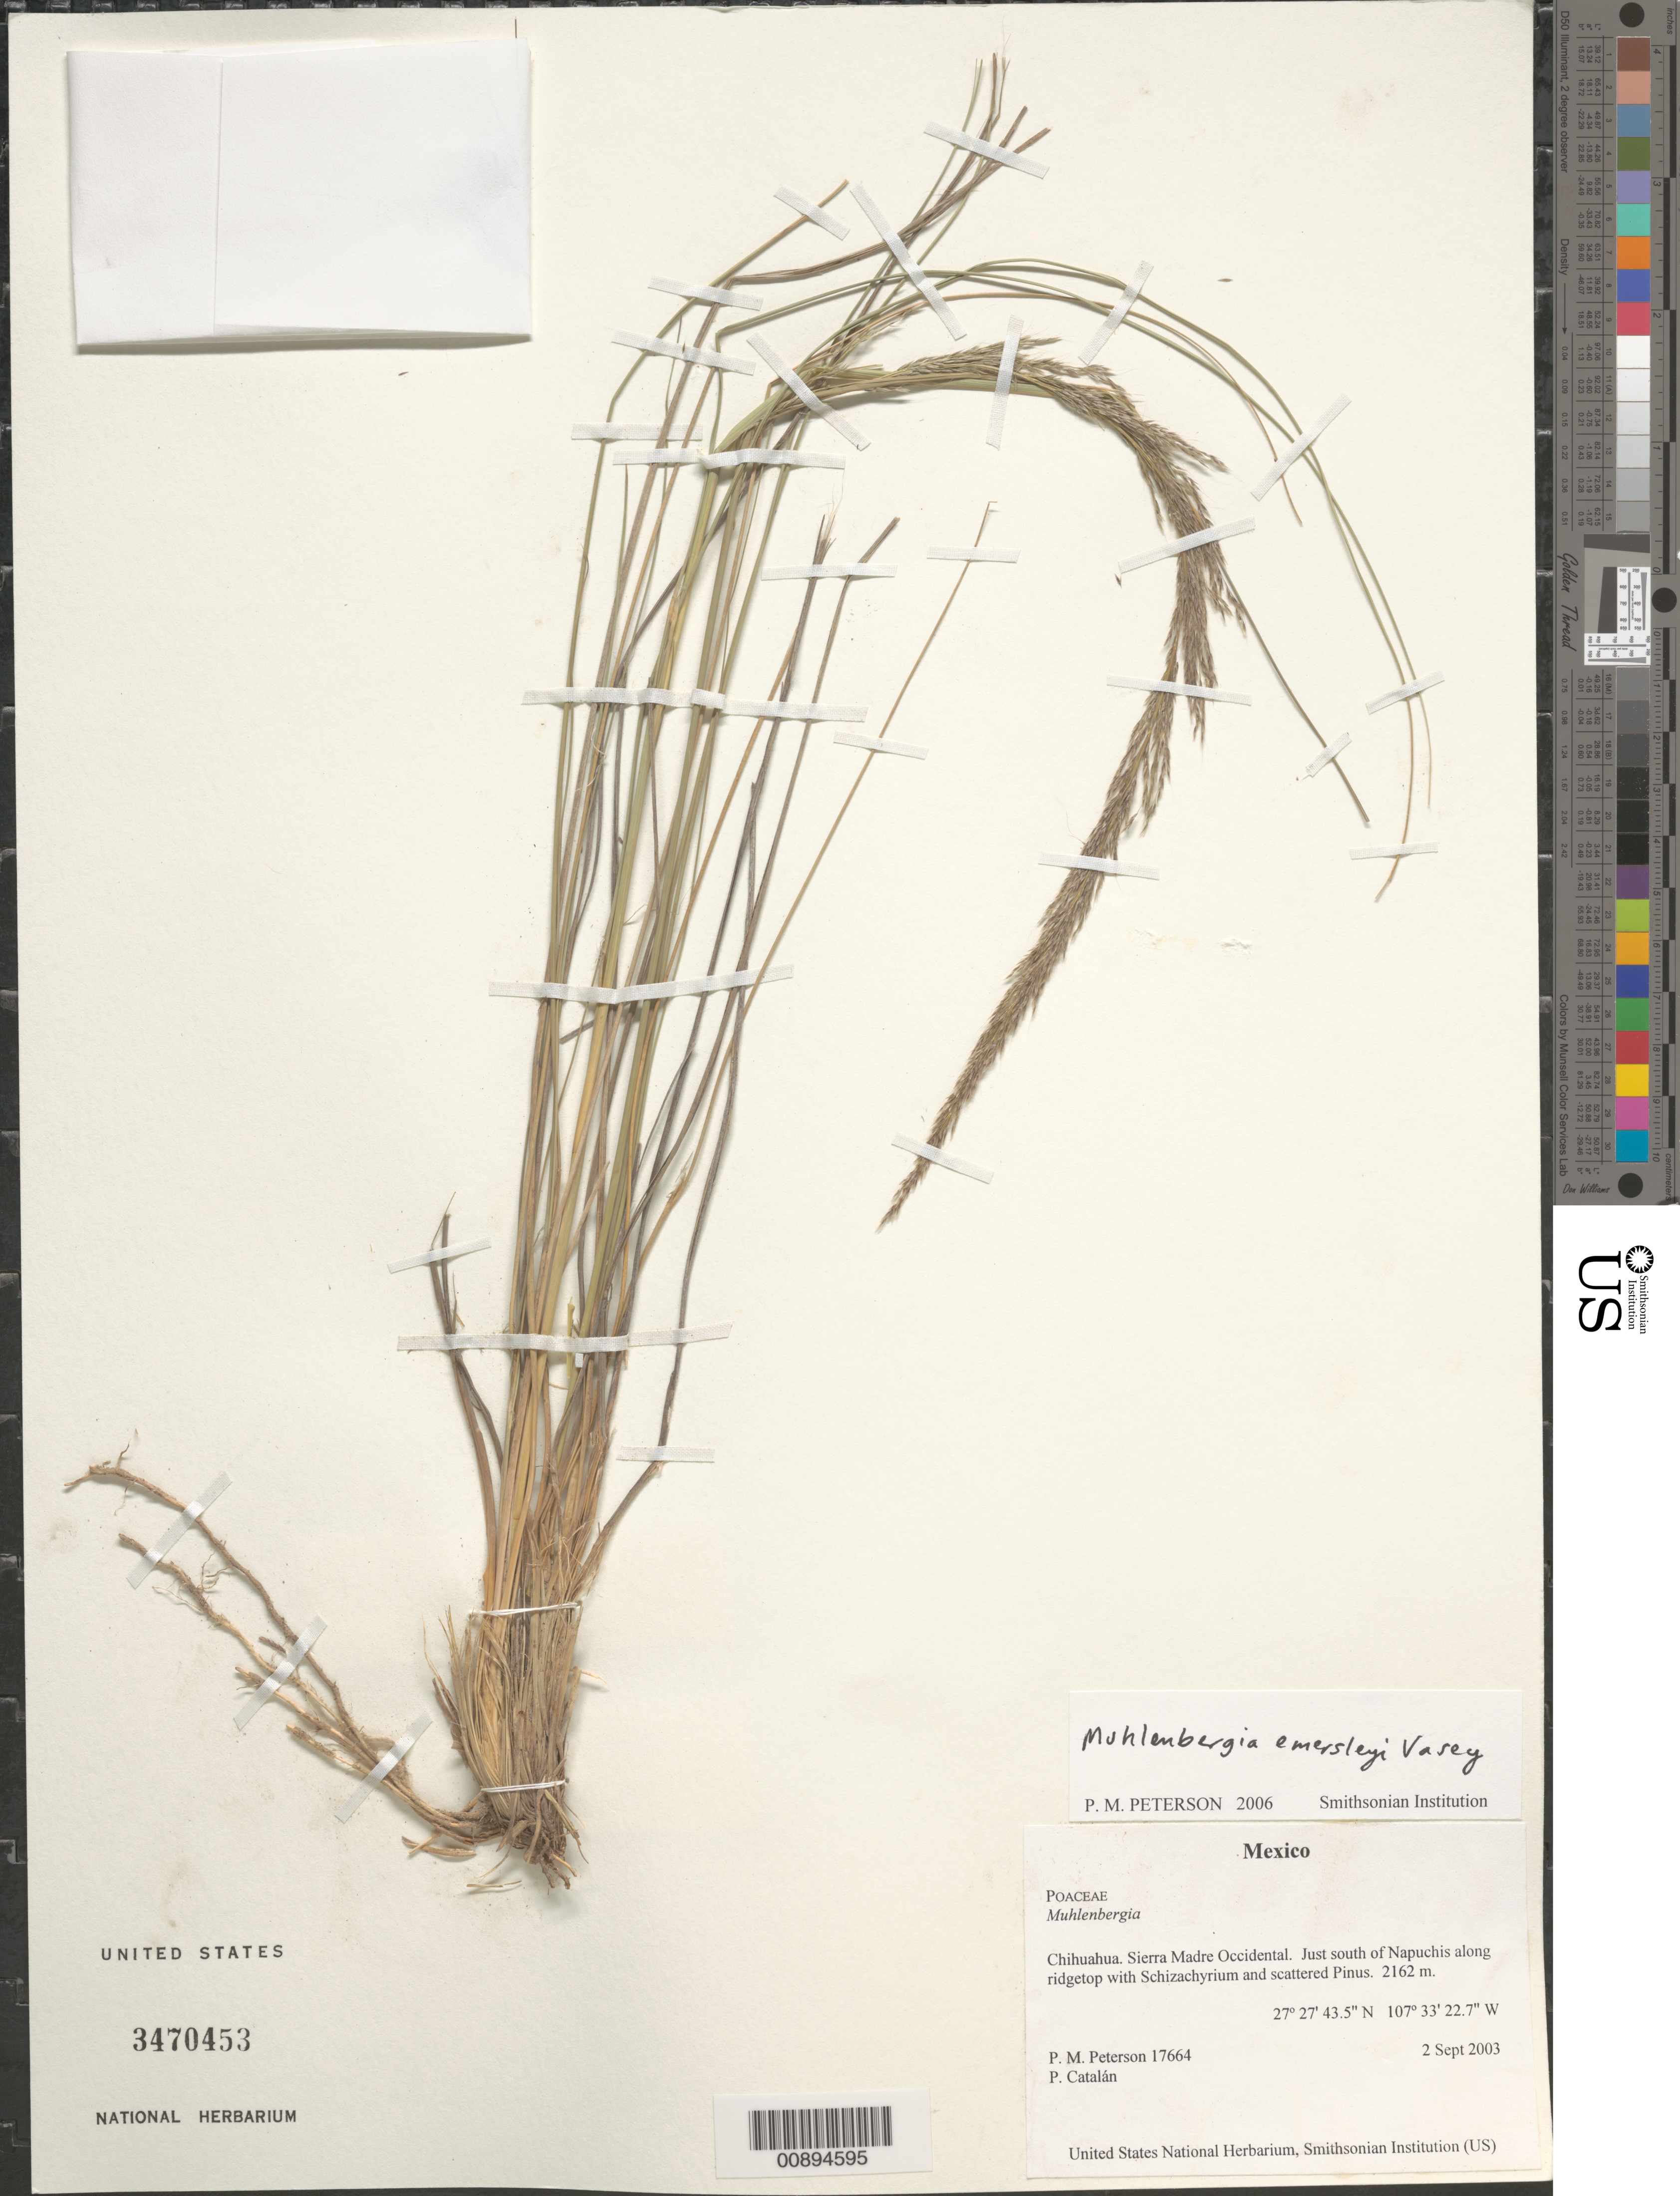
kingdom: Plantae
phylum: Tracheophyta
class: Liliopsida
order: Poales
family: Poaceae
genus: Muhlenbergia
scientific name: Muhlenbergia emersleyi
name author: Vasey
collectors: P. M. Peterson & P. Catalán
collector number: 17664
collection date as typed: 02 Sep 2003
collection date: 2003-09-02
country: Mexico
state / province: Chihuahua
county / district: Sierra Madre Occidental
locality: Just south of Napuchis along ridgetop with Schizachyrium and scattered Pinus.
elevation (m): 2162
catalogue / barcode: US 3470453